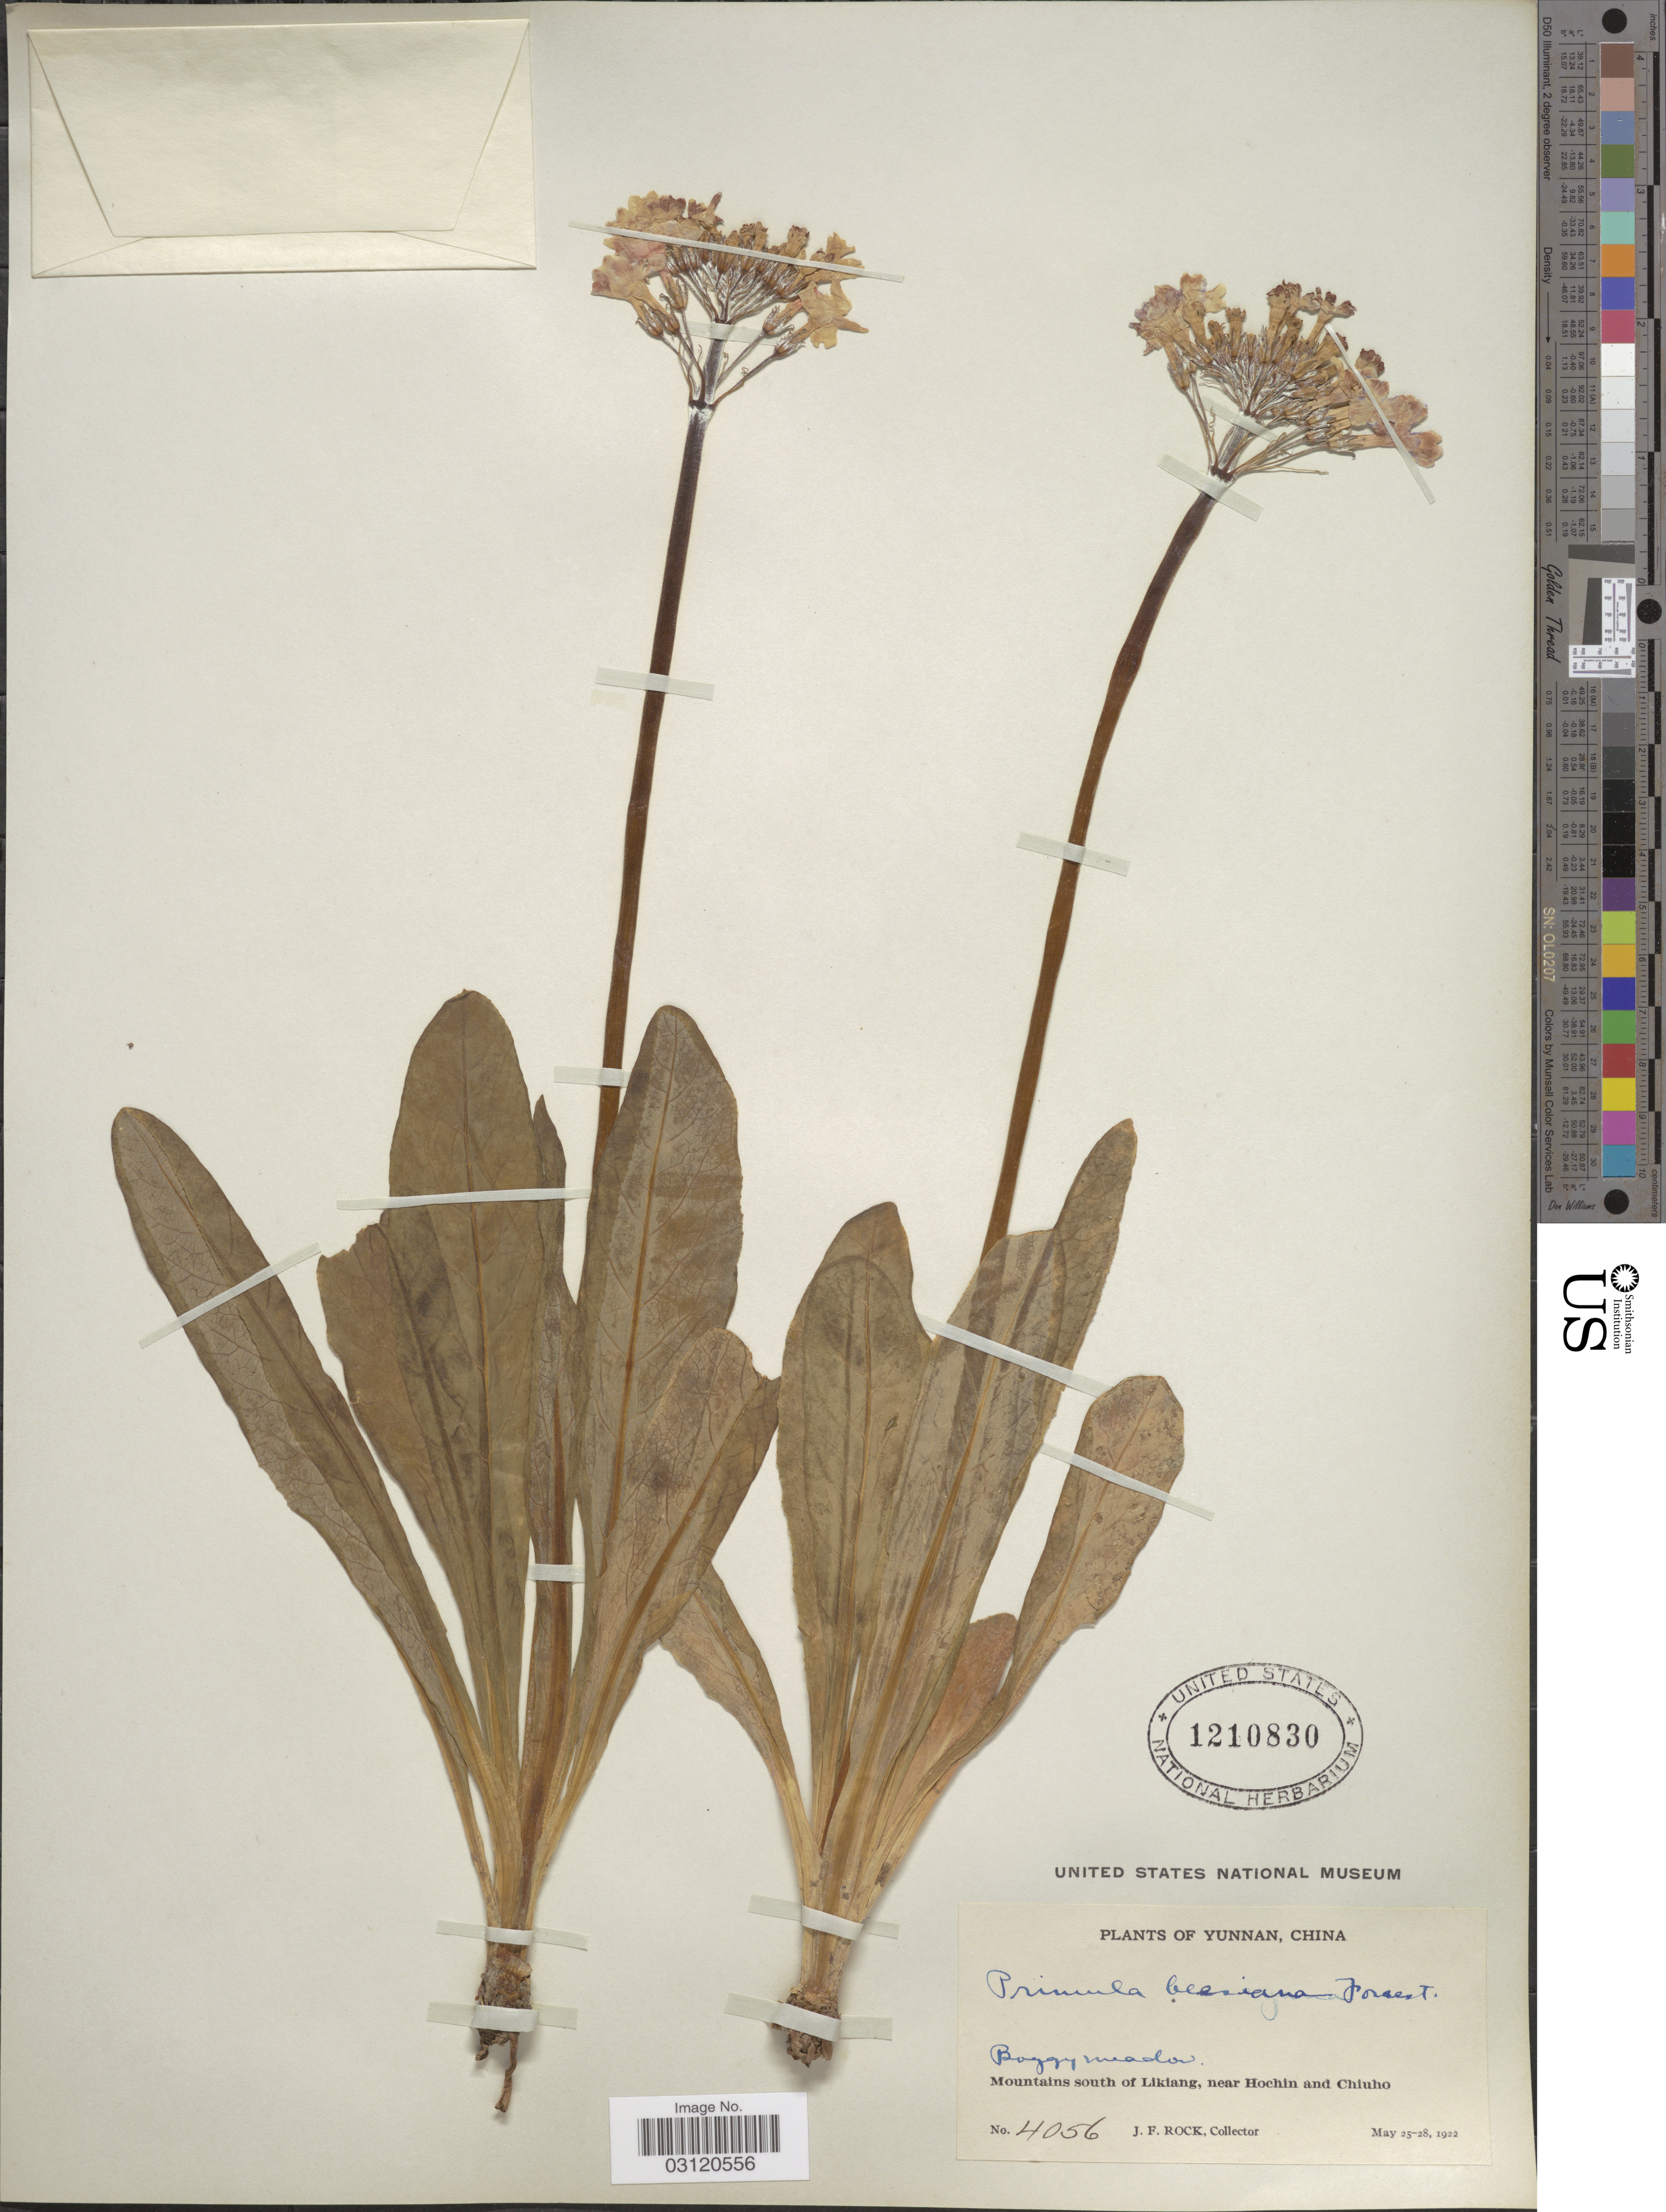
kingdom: Plantae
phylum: Tracheophyta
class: Magnoliopsida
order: Ericales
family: Primulaceae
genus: Primula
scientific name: Primula beesiana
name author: Forrest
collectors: J. Rock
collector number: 4056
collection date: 1922-05-25/1922-05-28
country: China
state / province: Yunnan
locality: Mountains south of Likiang, near Hochin and Chiuho.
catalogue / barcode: US 1210830